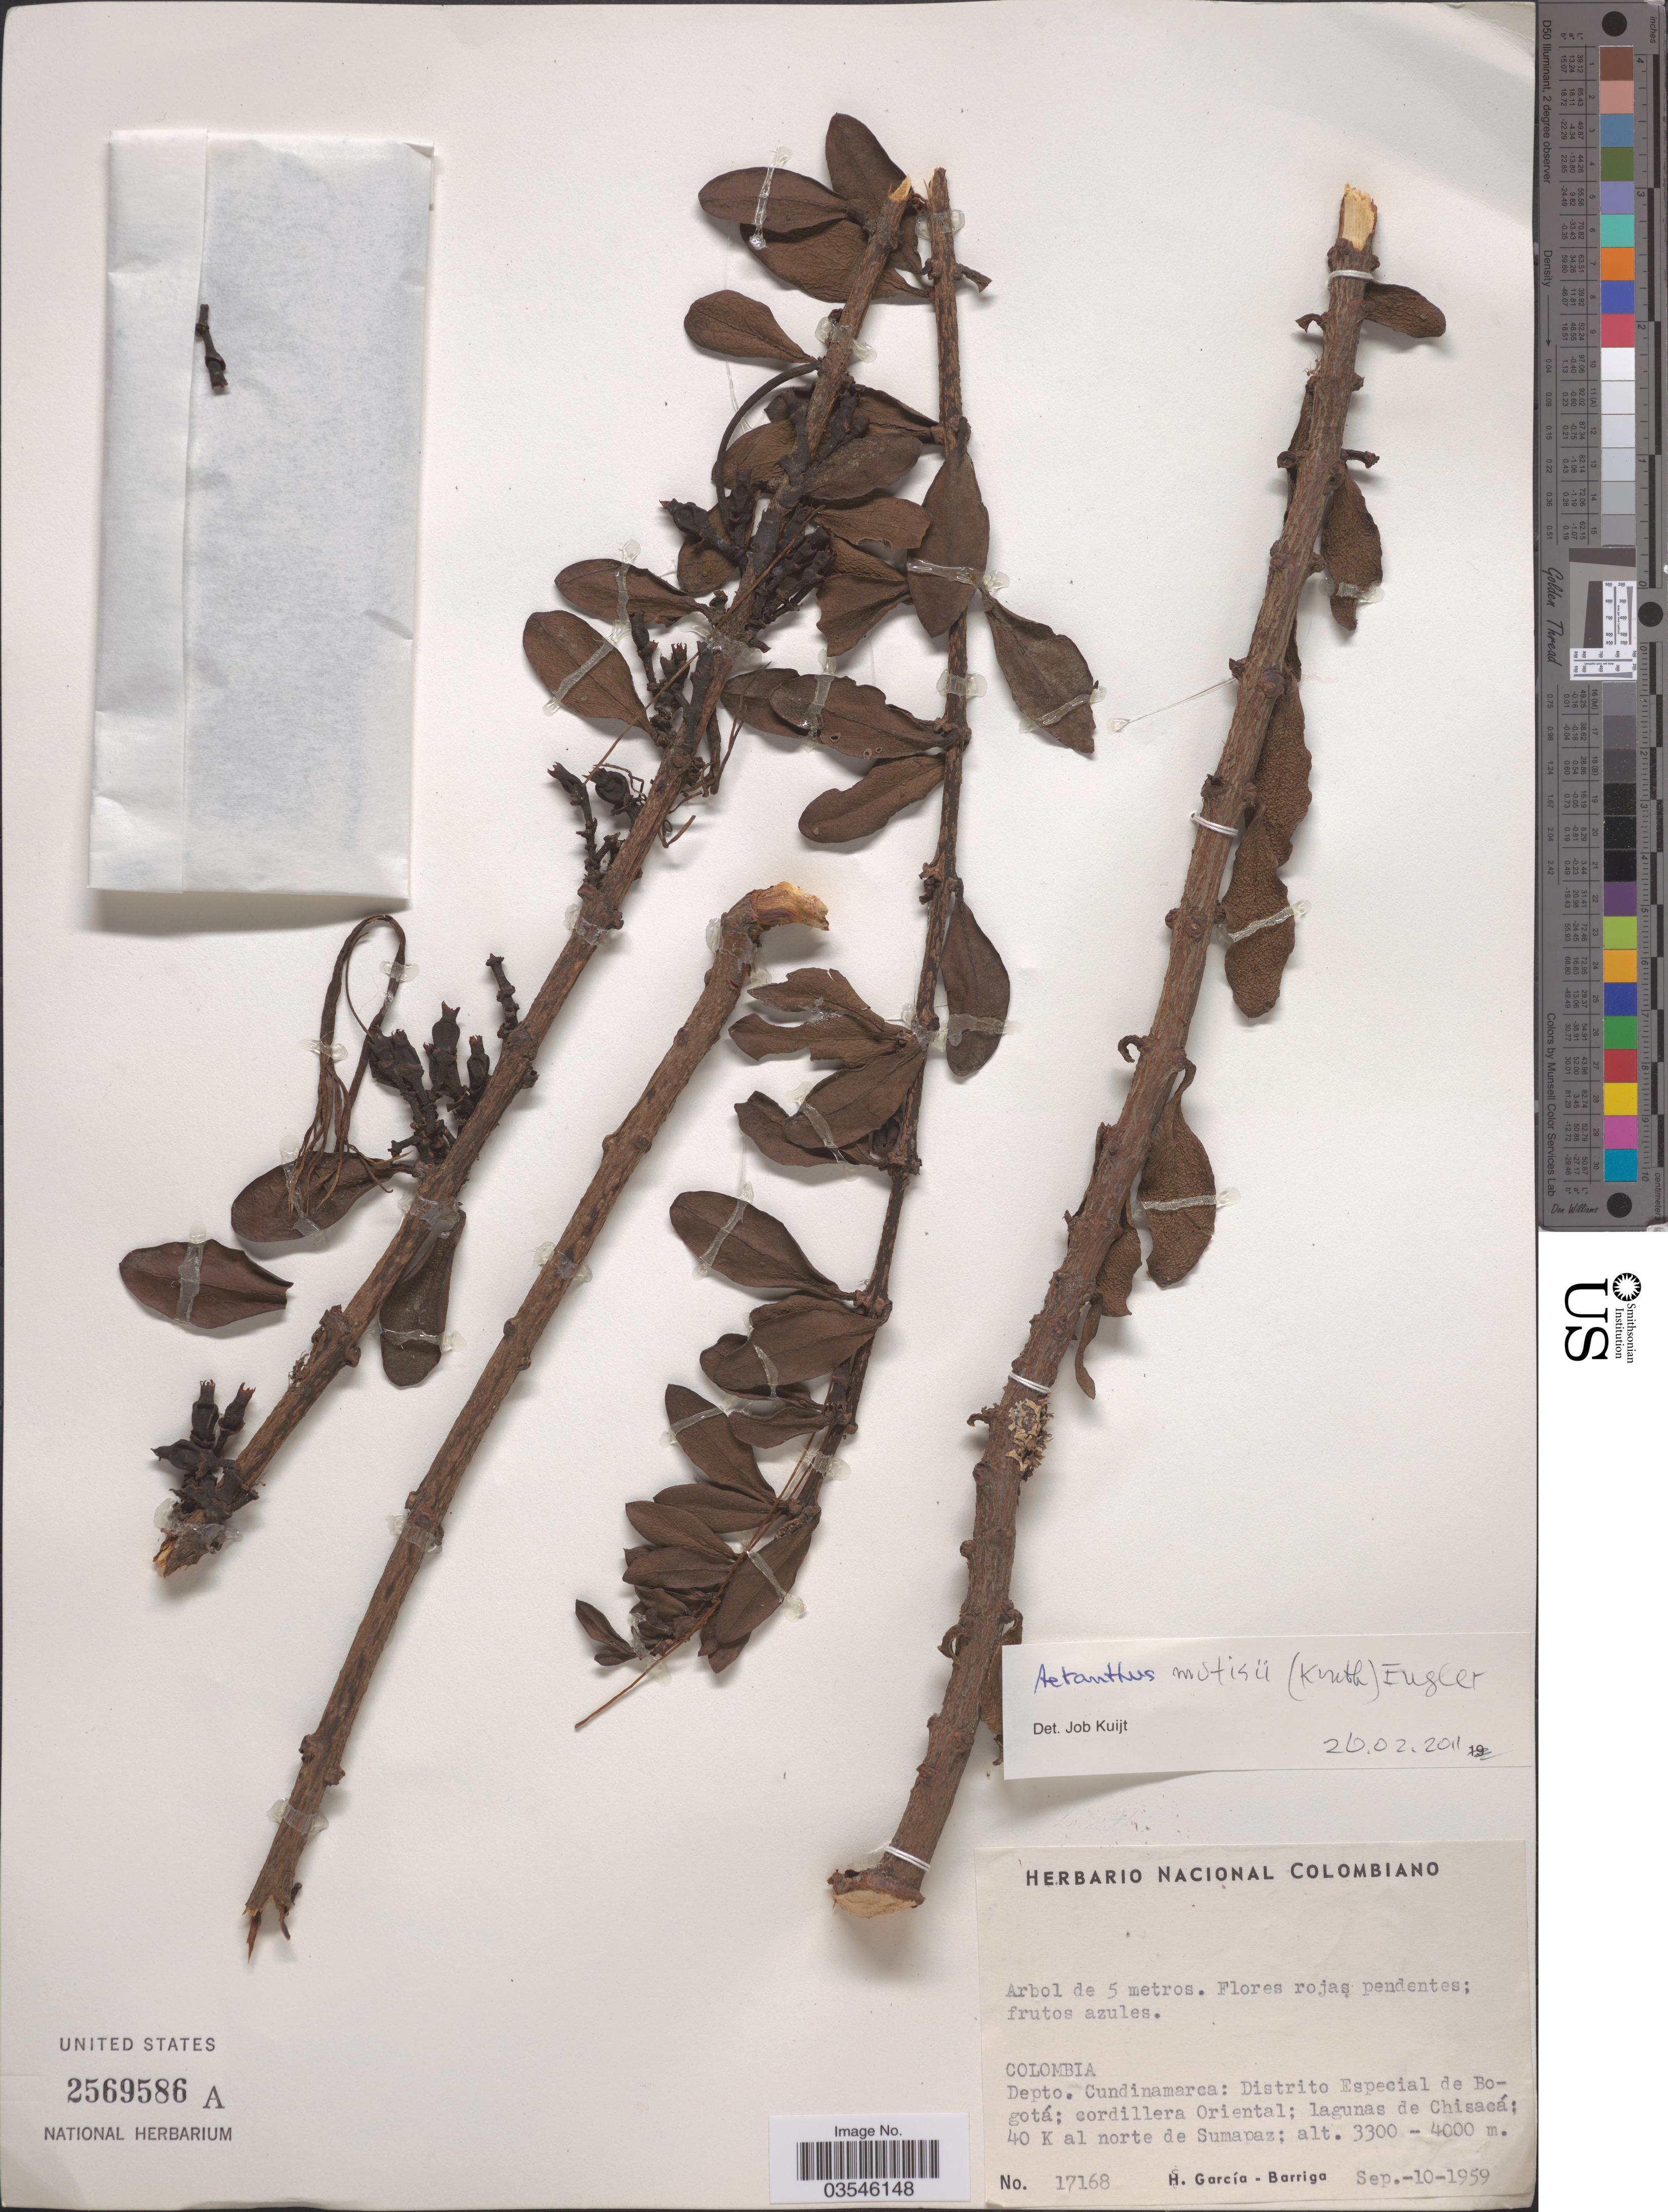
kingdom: Plantae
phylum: Tracheophyta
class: Magnoliopsida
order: Santalales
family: Loranthaceae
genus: Aetanthus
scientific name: Aetanthus mutisii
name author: (Kunth) Engl.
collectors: H. García Barriga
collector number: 17168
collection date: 1959-09-10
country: Colombia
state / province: Cundinamarca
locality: Depto. Cundinamarca: Distrito Especial de Bogotá; cordillera Oriental; lagunas de Chisacá: 40 K al norte de Sumapaz.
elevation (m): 3300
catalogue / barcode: US 2569586A